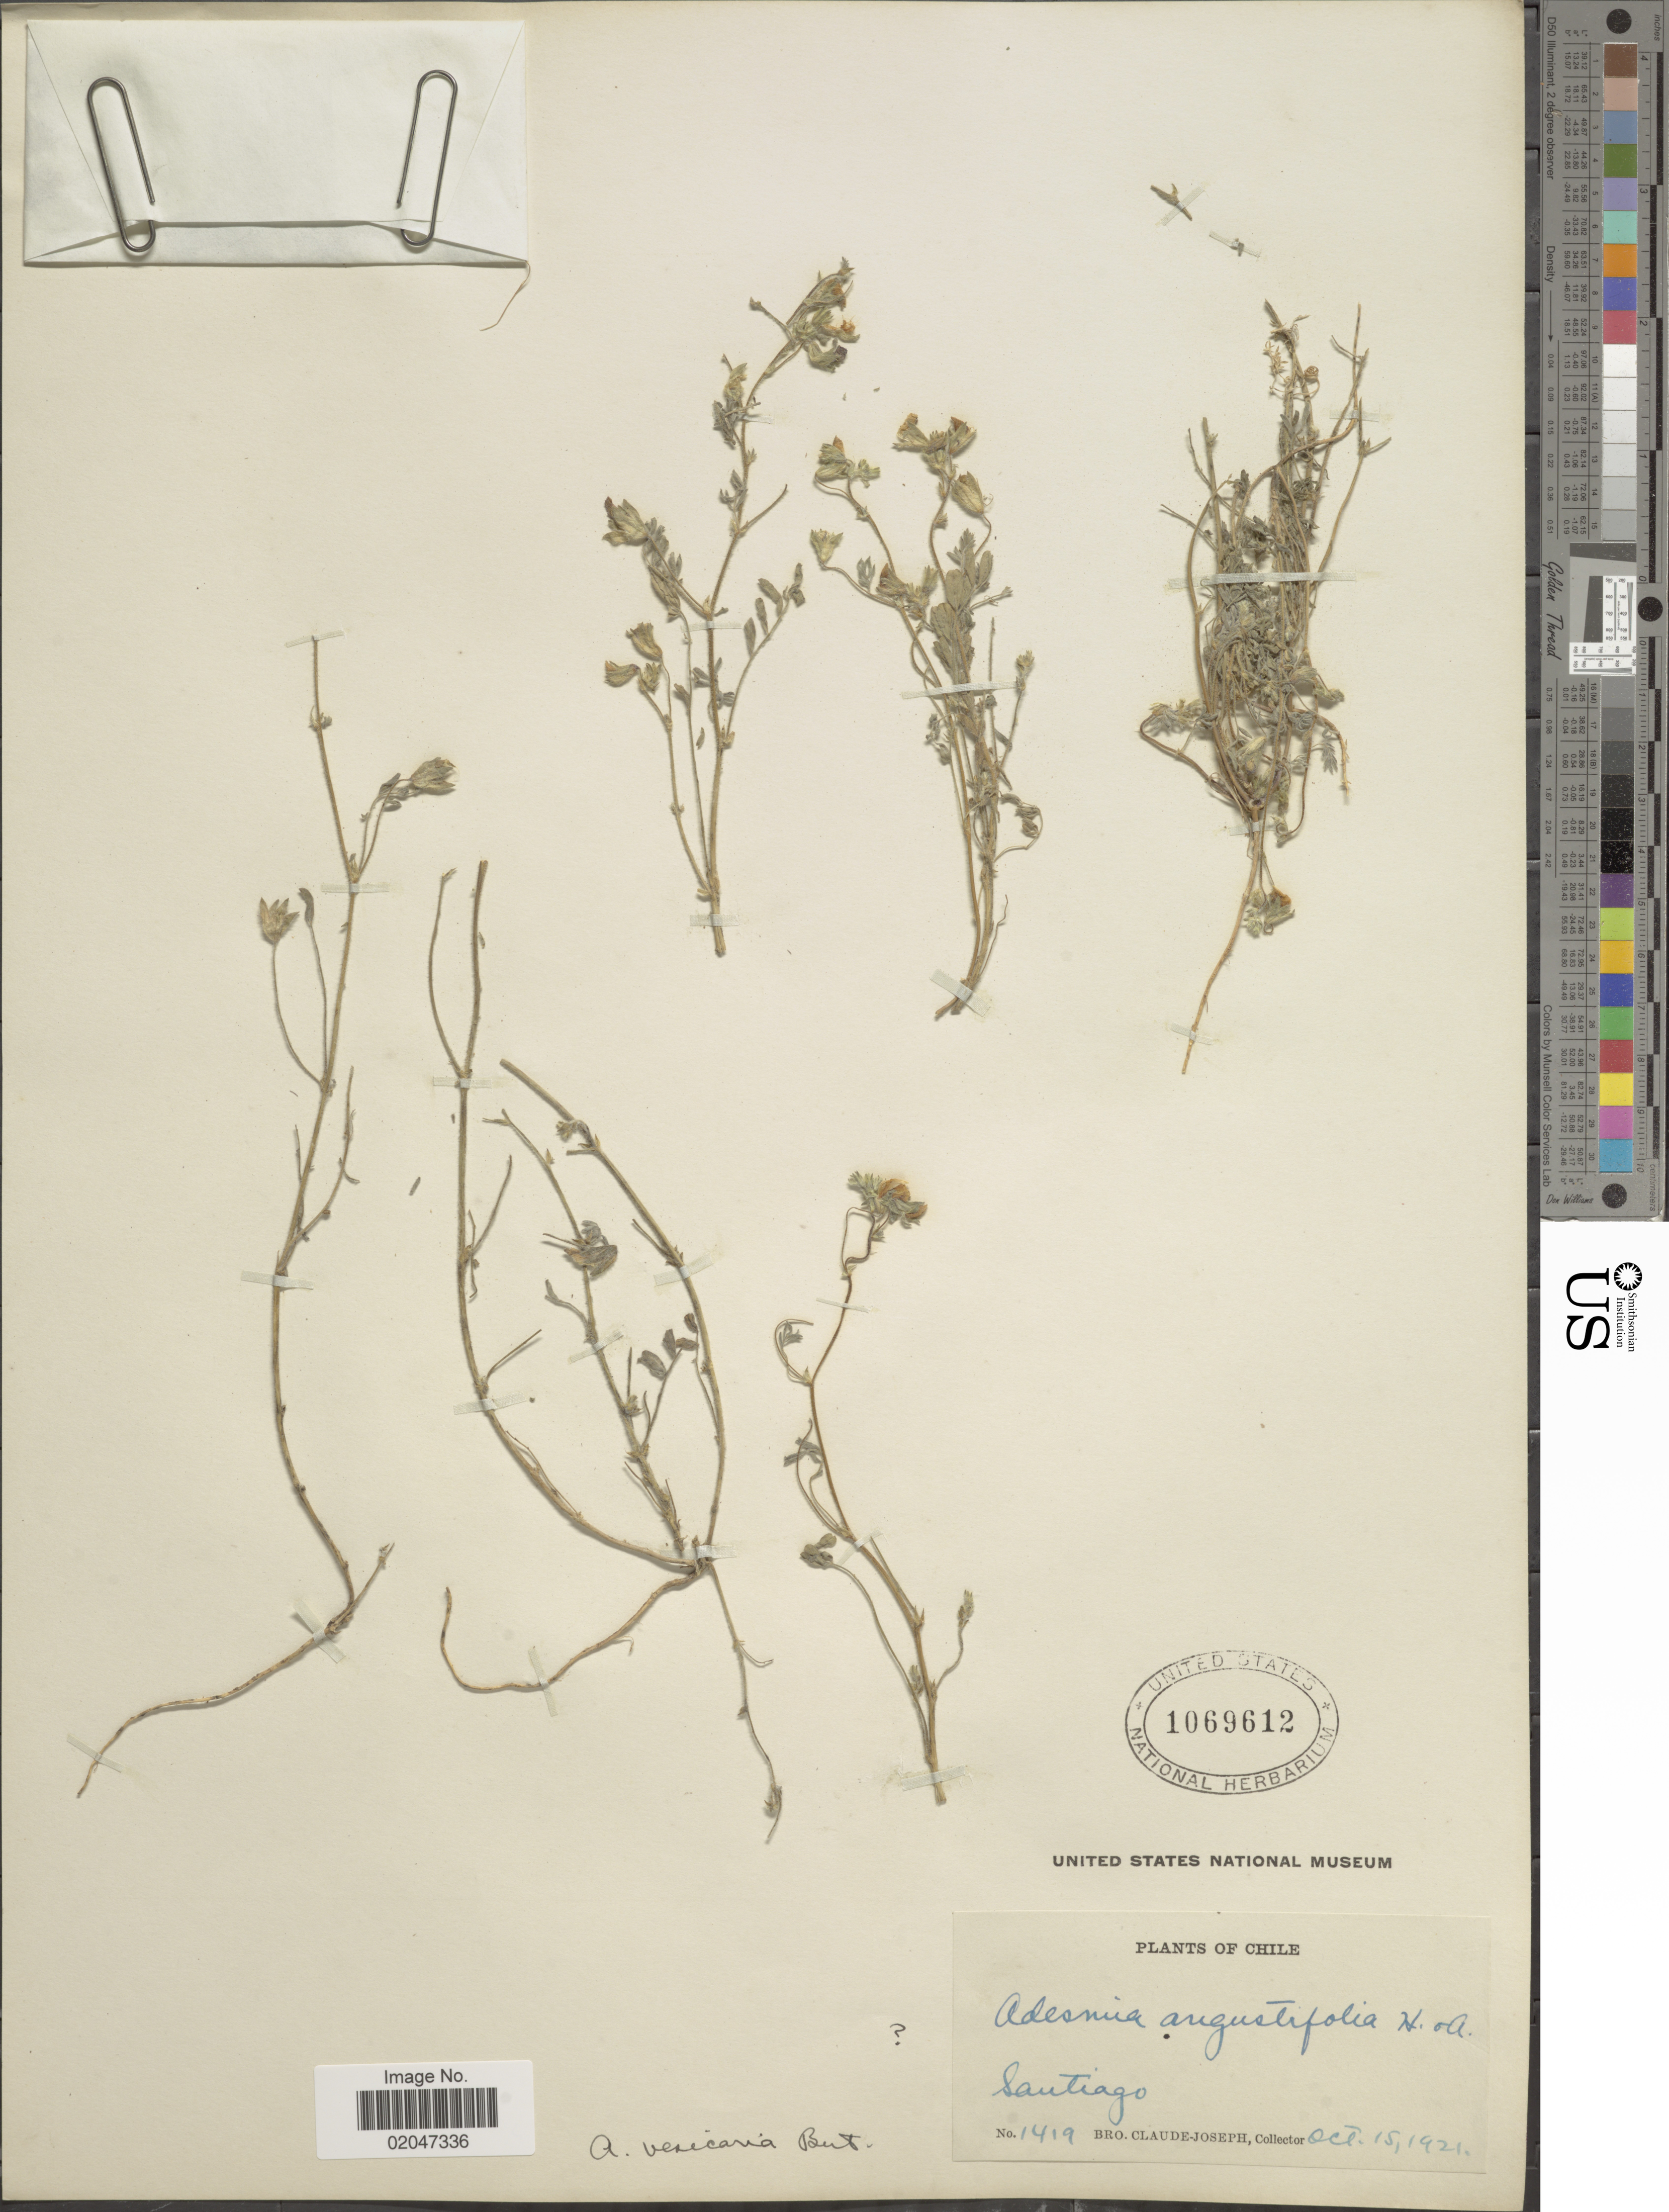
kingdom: Plantae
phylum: Tracheophyta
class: Magnoliopsida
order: Fabales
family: Fabaceae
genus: Adesmia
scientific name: Adesmia tenella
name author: Hook. & Arn.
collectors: Bro. Claude-Joseph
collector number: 1419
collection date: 1921-10-15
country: Chile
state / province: Región Metropolitana (RM)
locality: Santiago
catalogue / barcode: US 1069612